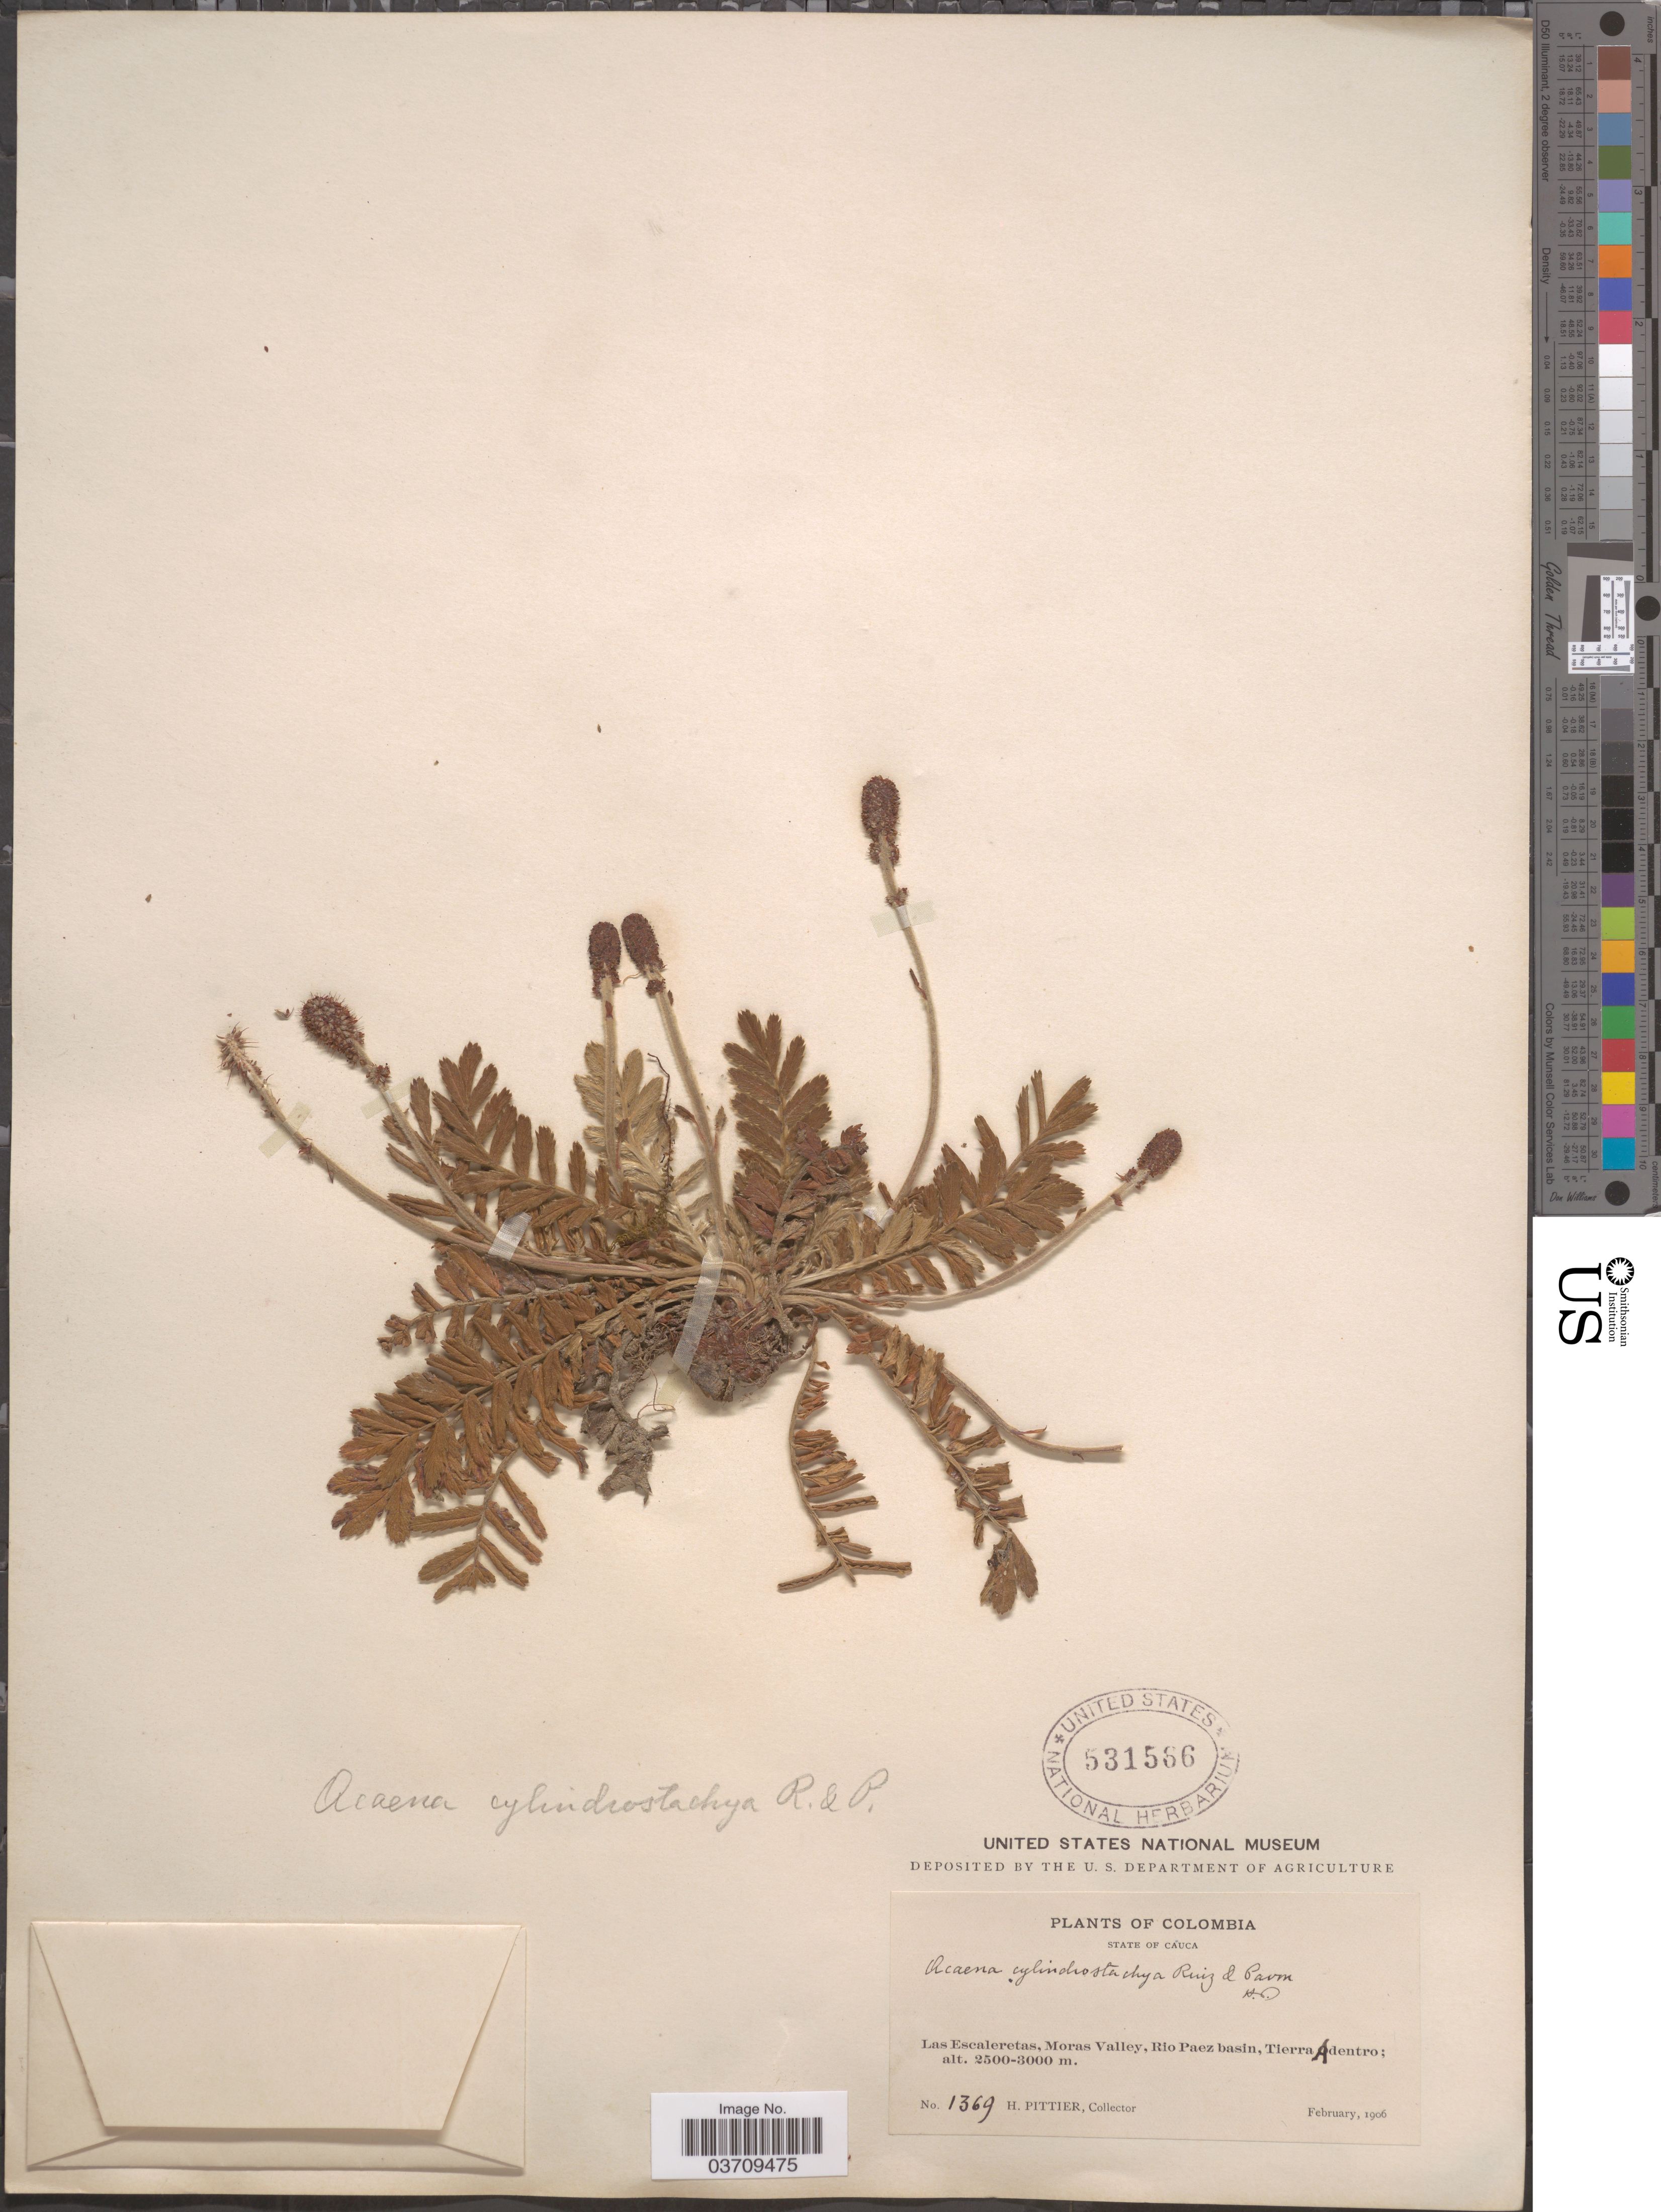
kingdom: Plantae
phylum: Tracheophyta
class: Magnoliopsida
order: Rosales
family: Rosaceae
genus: Acaena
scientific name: Acaena cylindristachya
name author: Ruiz & Pav.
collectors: H. F. Pittier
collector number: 1369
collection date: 1906-02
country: Colombia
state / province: Cauca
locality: Las Escaleretas, Moras Valley, Rio Paez basin, Tierra Adentro.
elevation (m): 2500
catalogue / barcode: US 531566